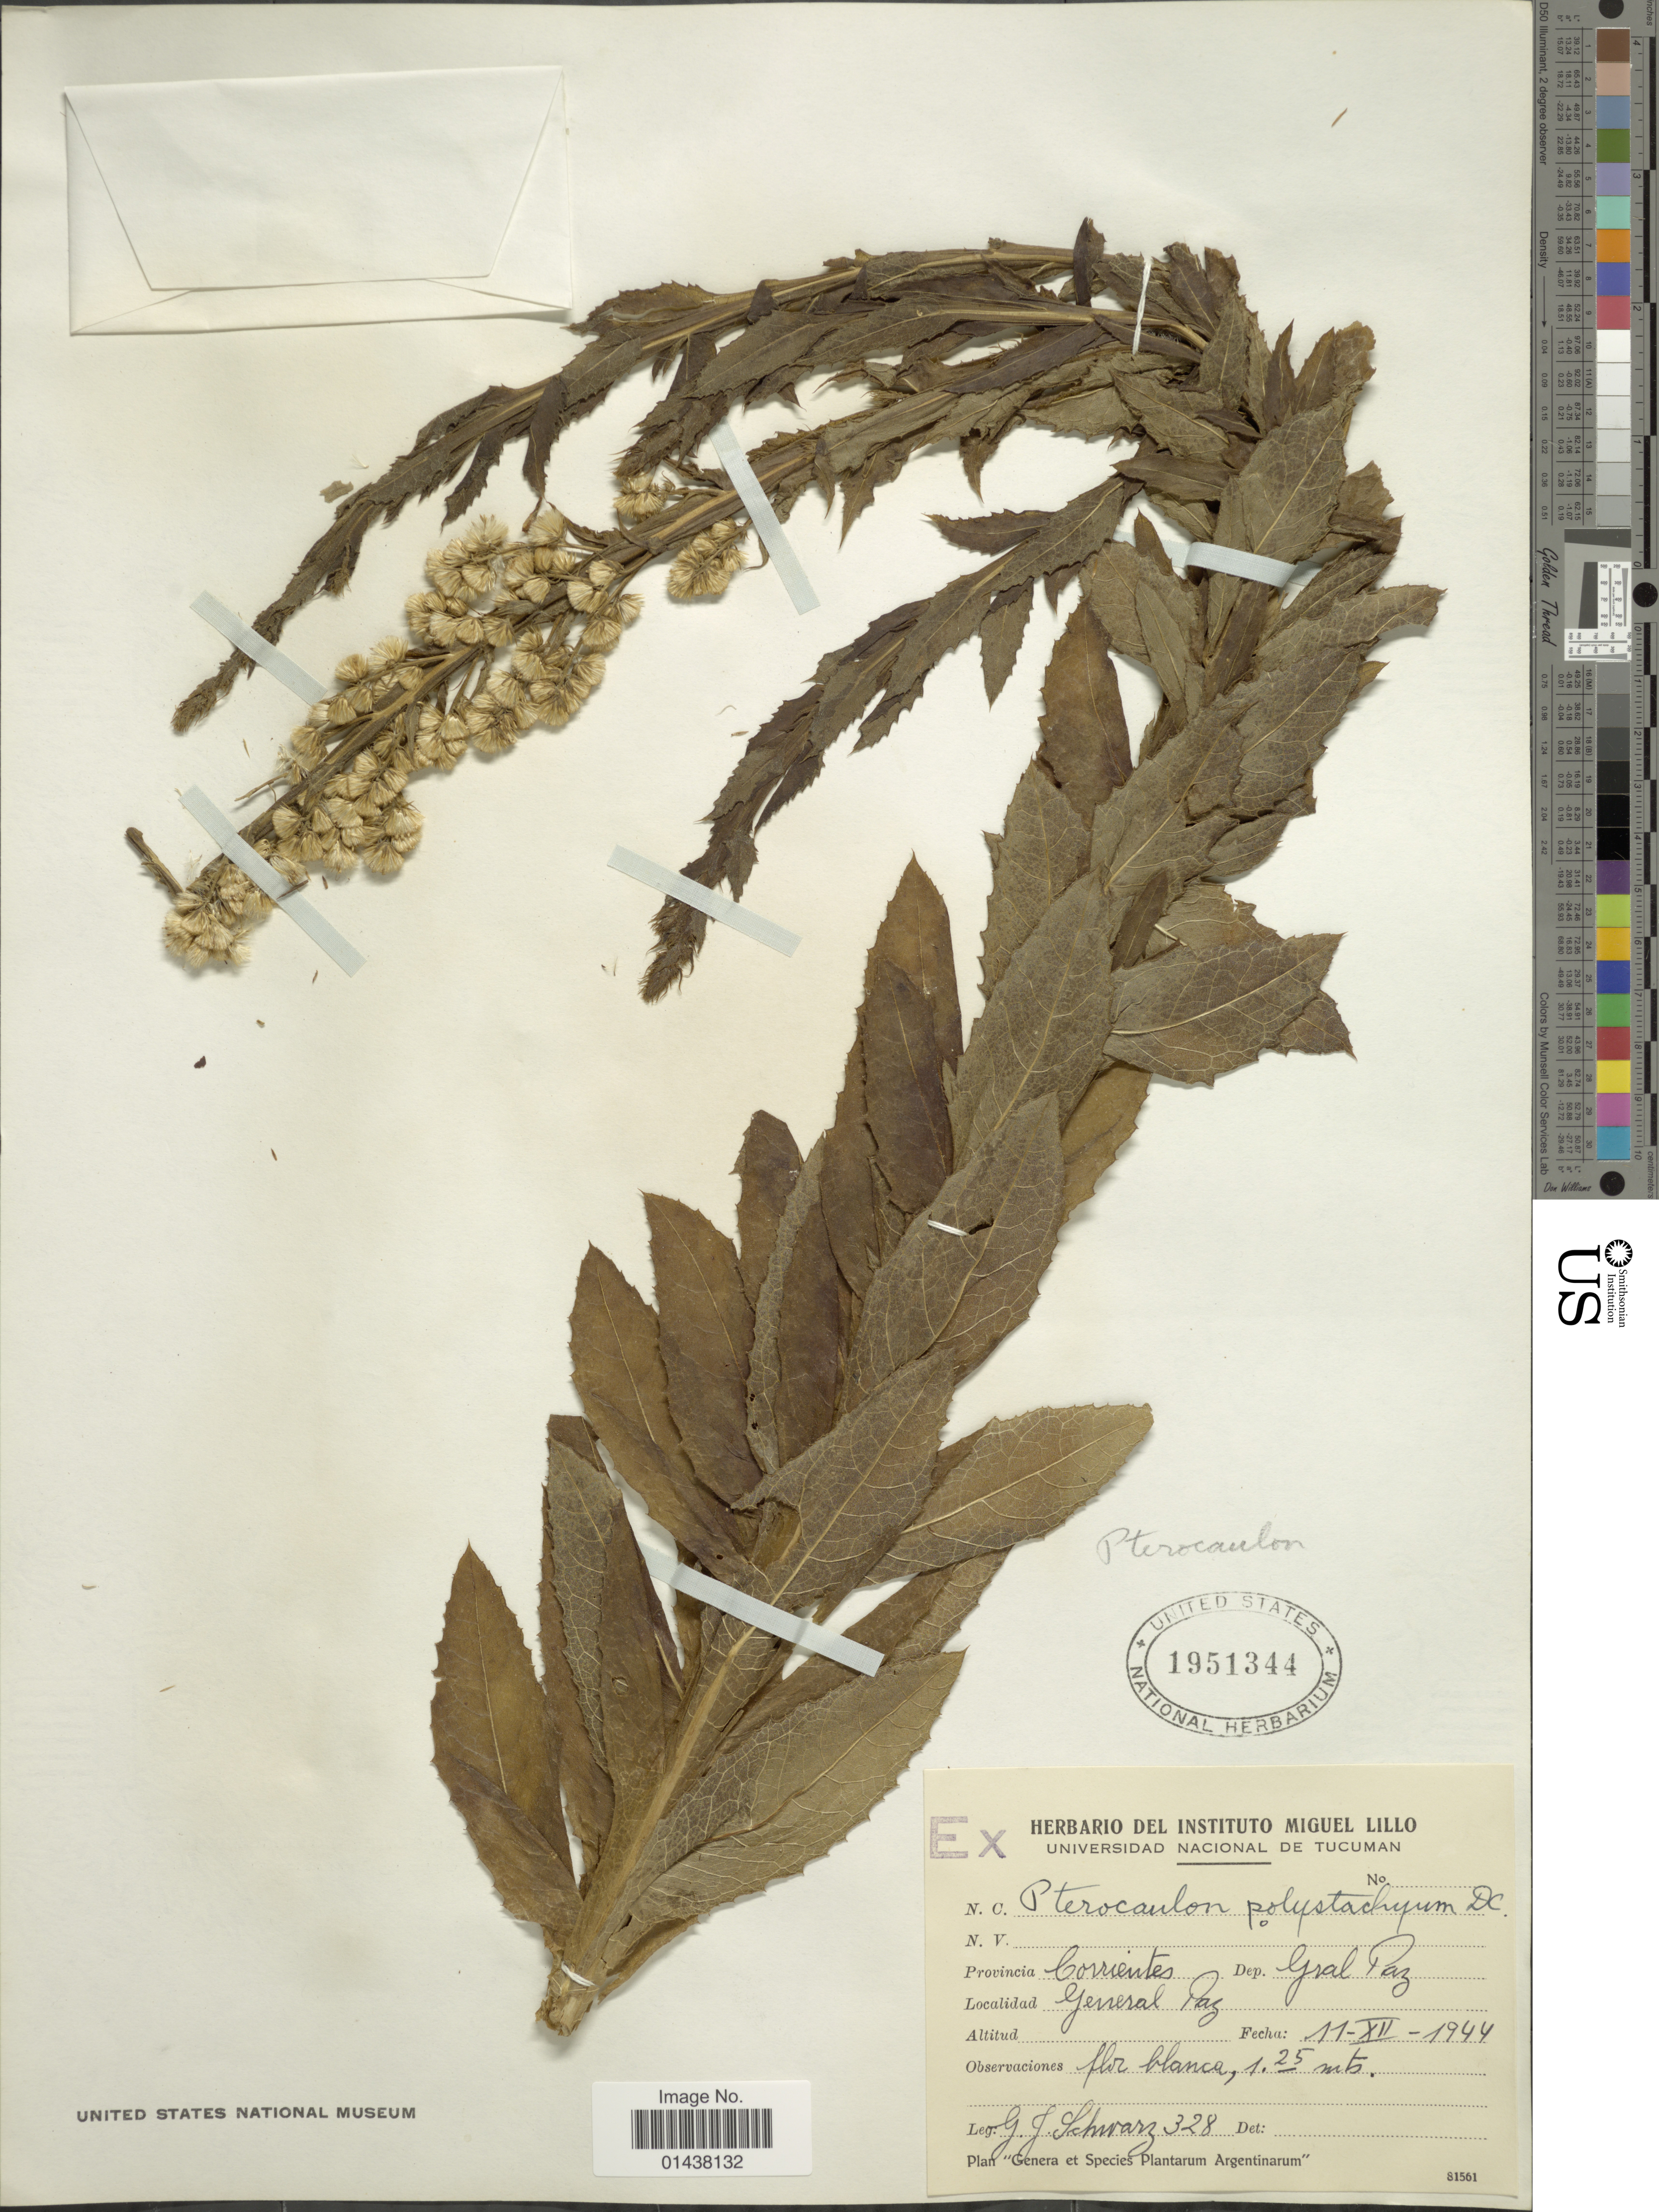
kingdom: Plantae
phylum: Tracheophyta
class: Magnoliopsida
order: Asterales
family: Asteraceae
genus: Pterocaulon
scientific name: Pterocaulon polystachyum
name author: DC.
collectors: G. J. Schwarz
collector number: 328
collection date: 1944-12-11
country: Argentina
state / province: Corrientes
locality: Dep. Gral Paz, General Paz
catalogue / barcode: US 195134